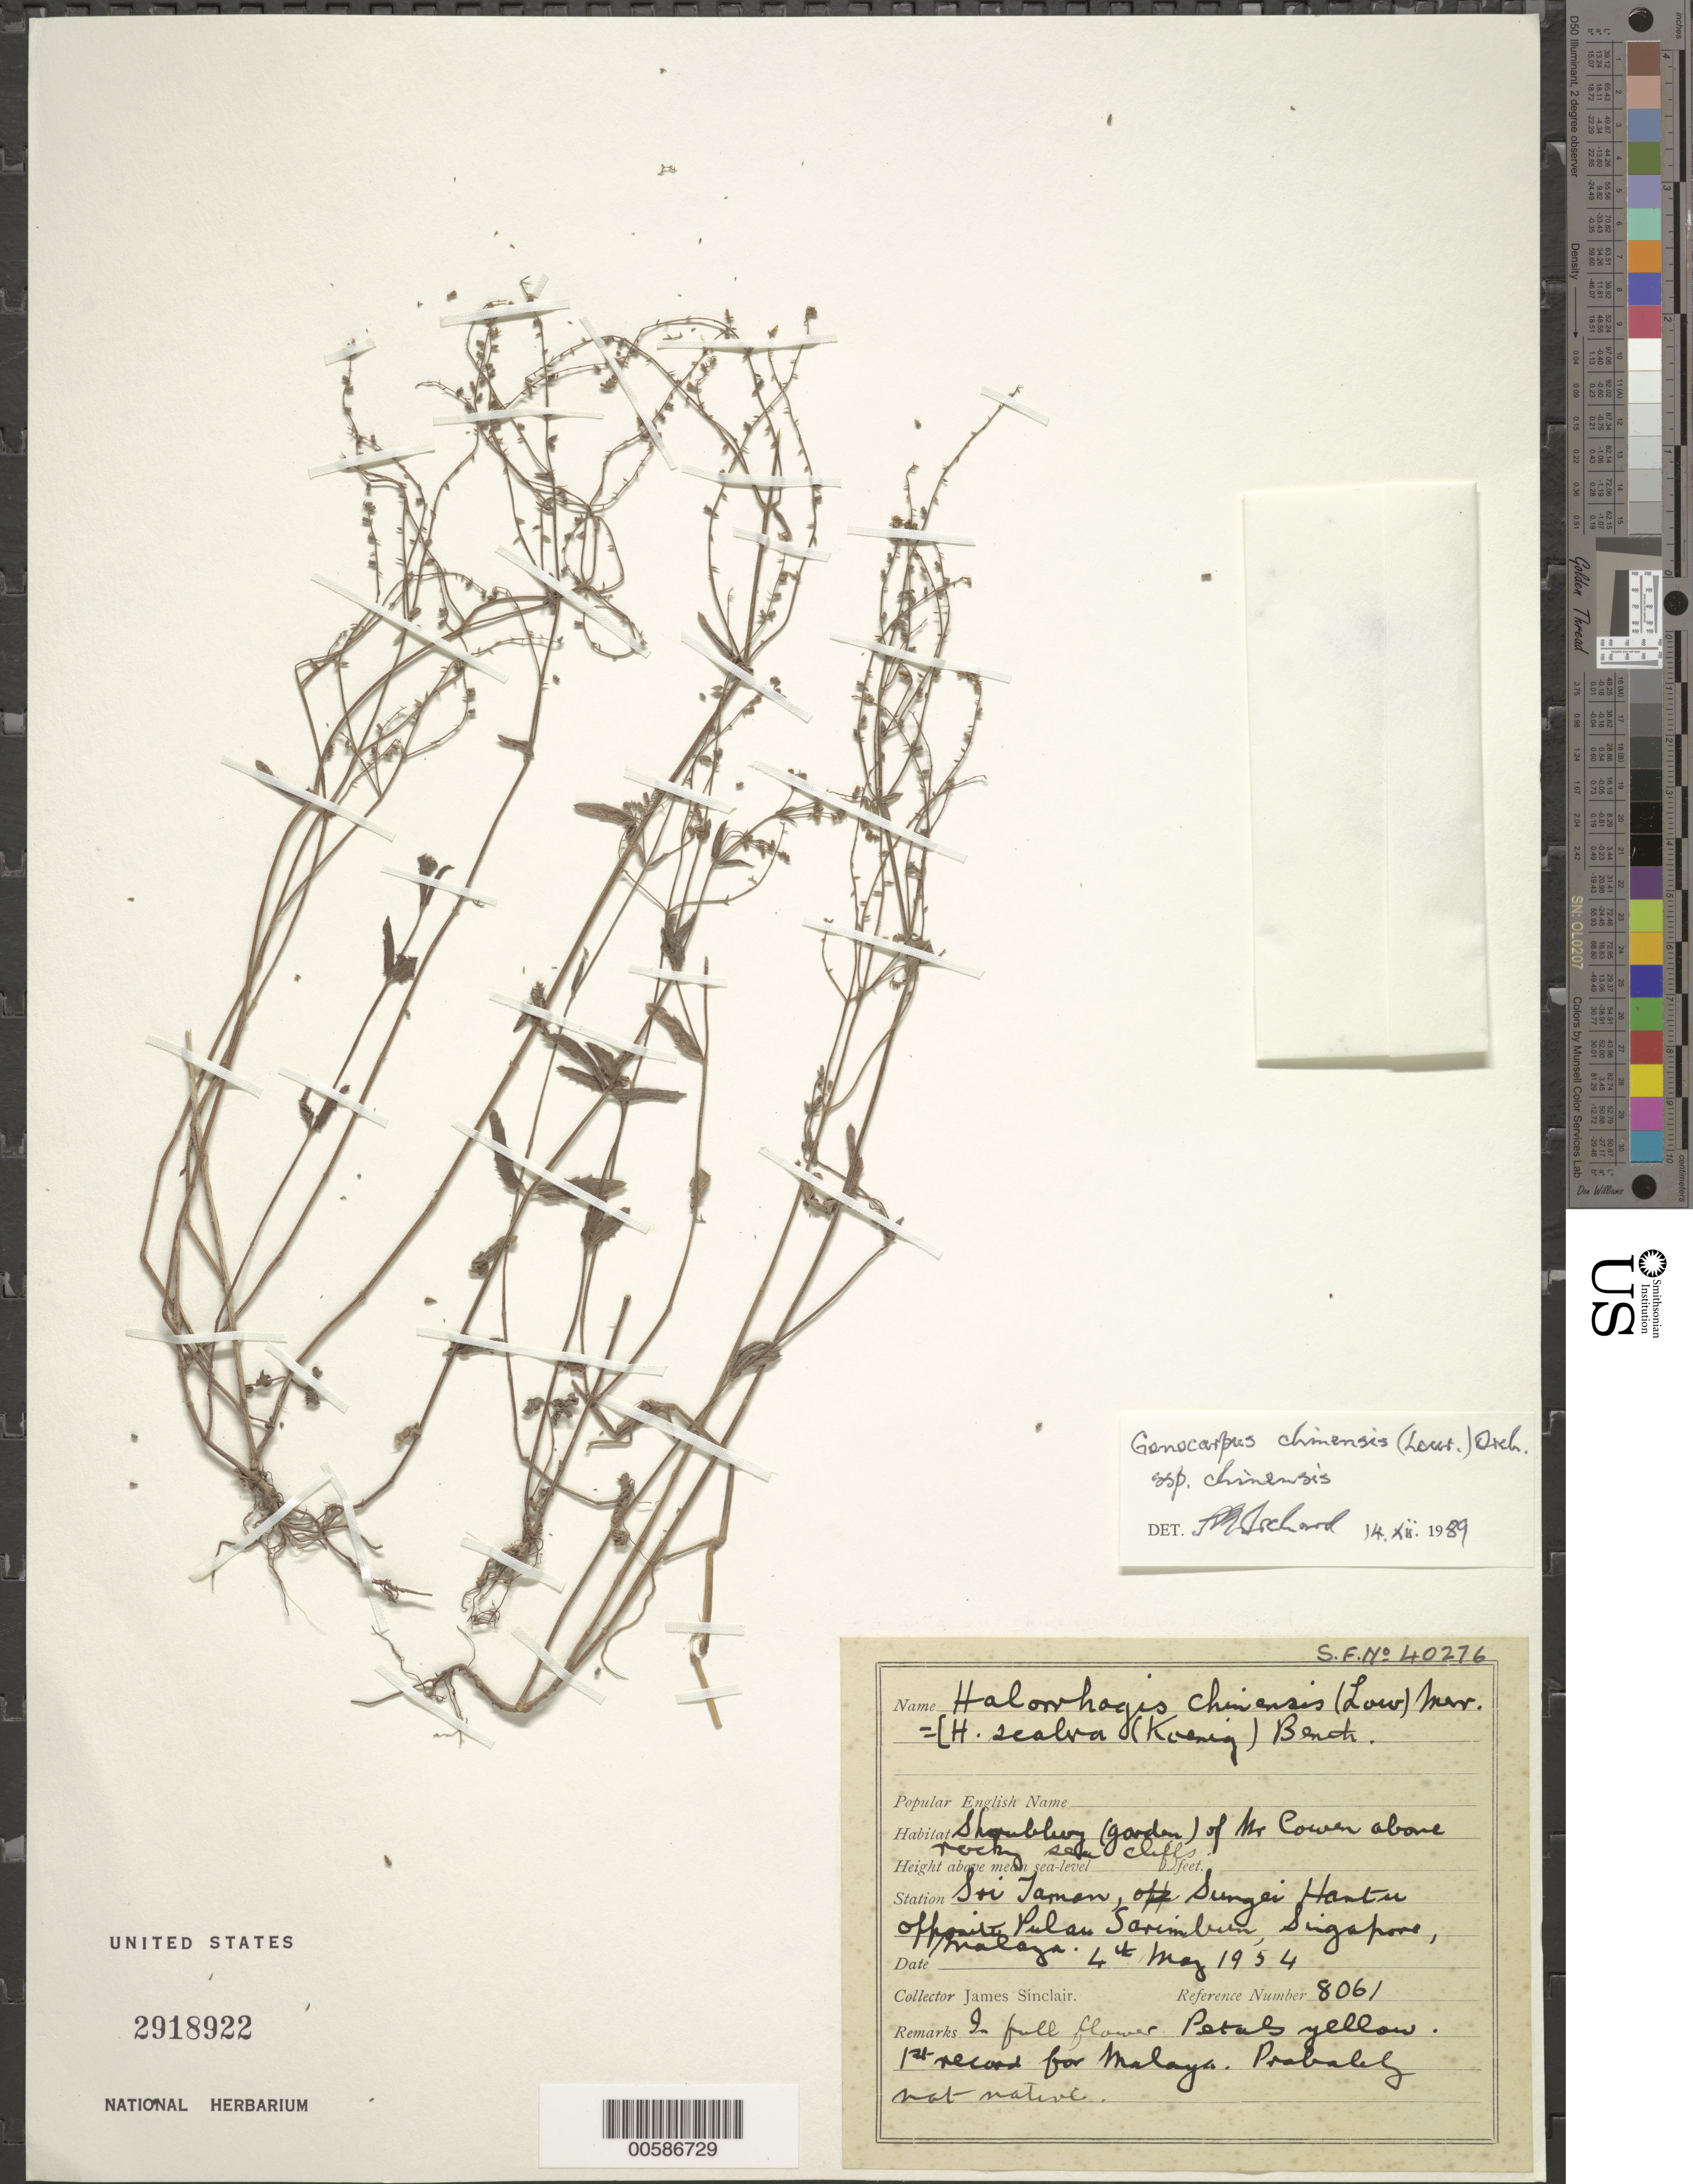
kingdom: Plantae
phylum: Tracheophyta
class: Magnoliopsida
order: Saxifragales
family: Haloragaceae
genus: Gonocarpus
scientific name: Gonocarpus chinensis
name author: (Lour.) Orchard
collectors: J. Sinclair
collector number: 8061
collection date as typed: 04 May 1954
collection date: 1954-05-04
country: Singapore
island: Singapore Island ?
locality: Soi Taman, Sungei Hantu opposite Pulau Sarimbun [Malay Peninsula]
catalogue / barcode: US 2918922